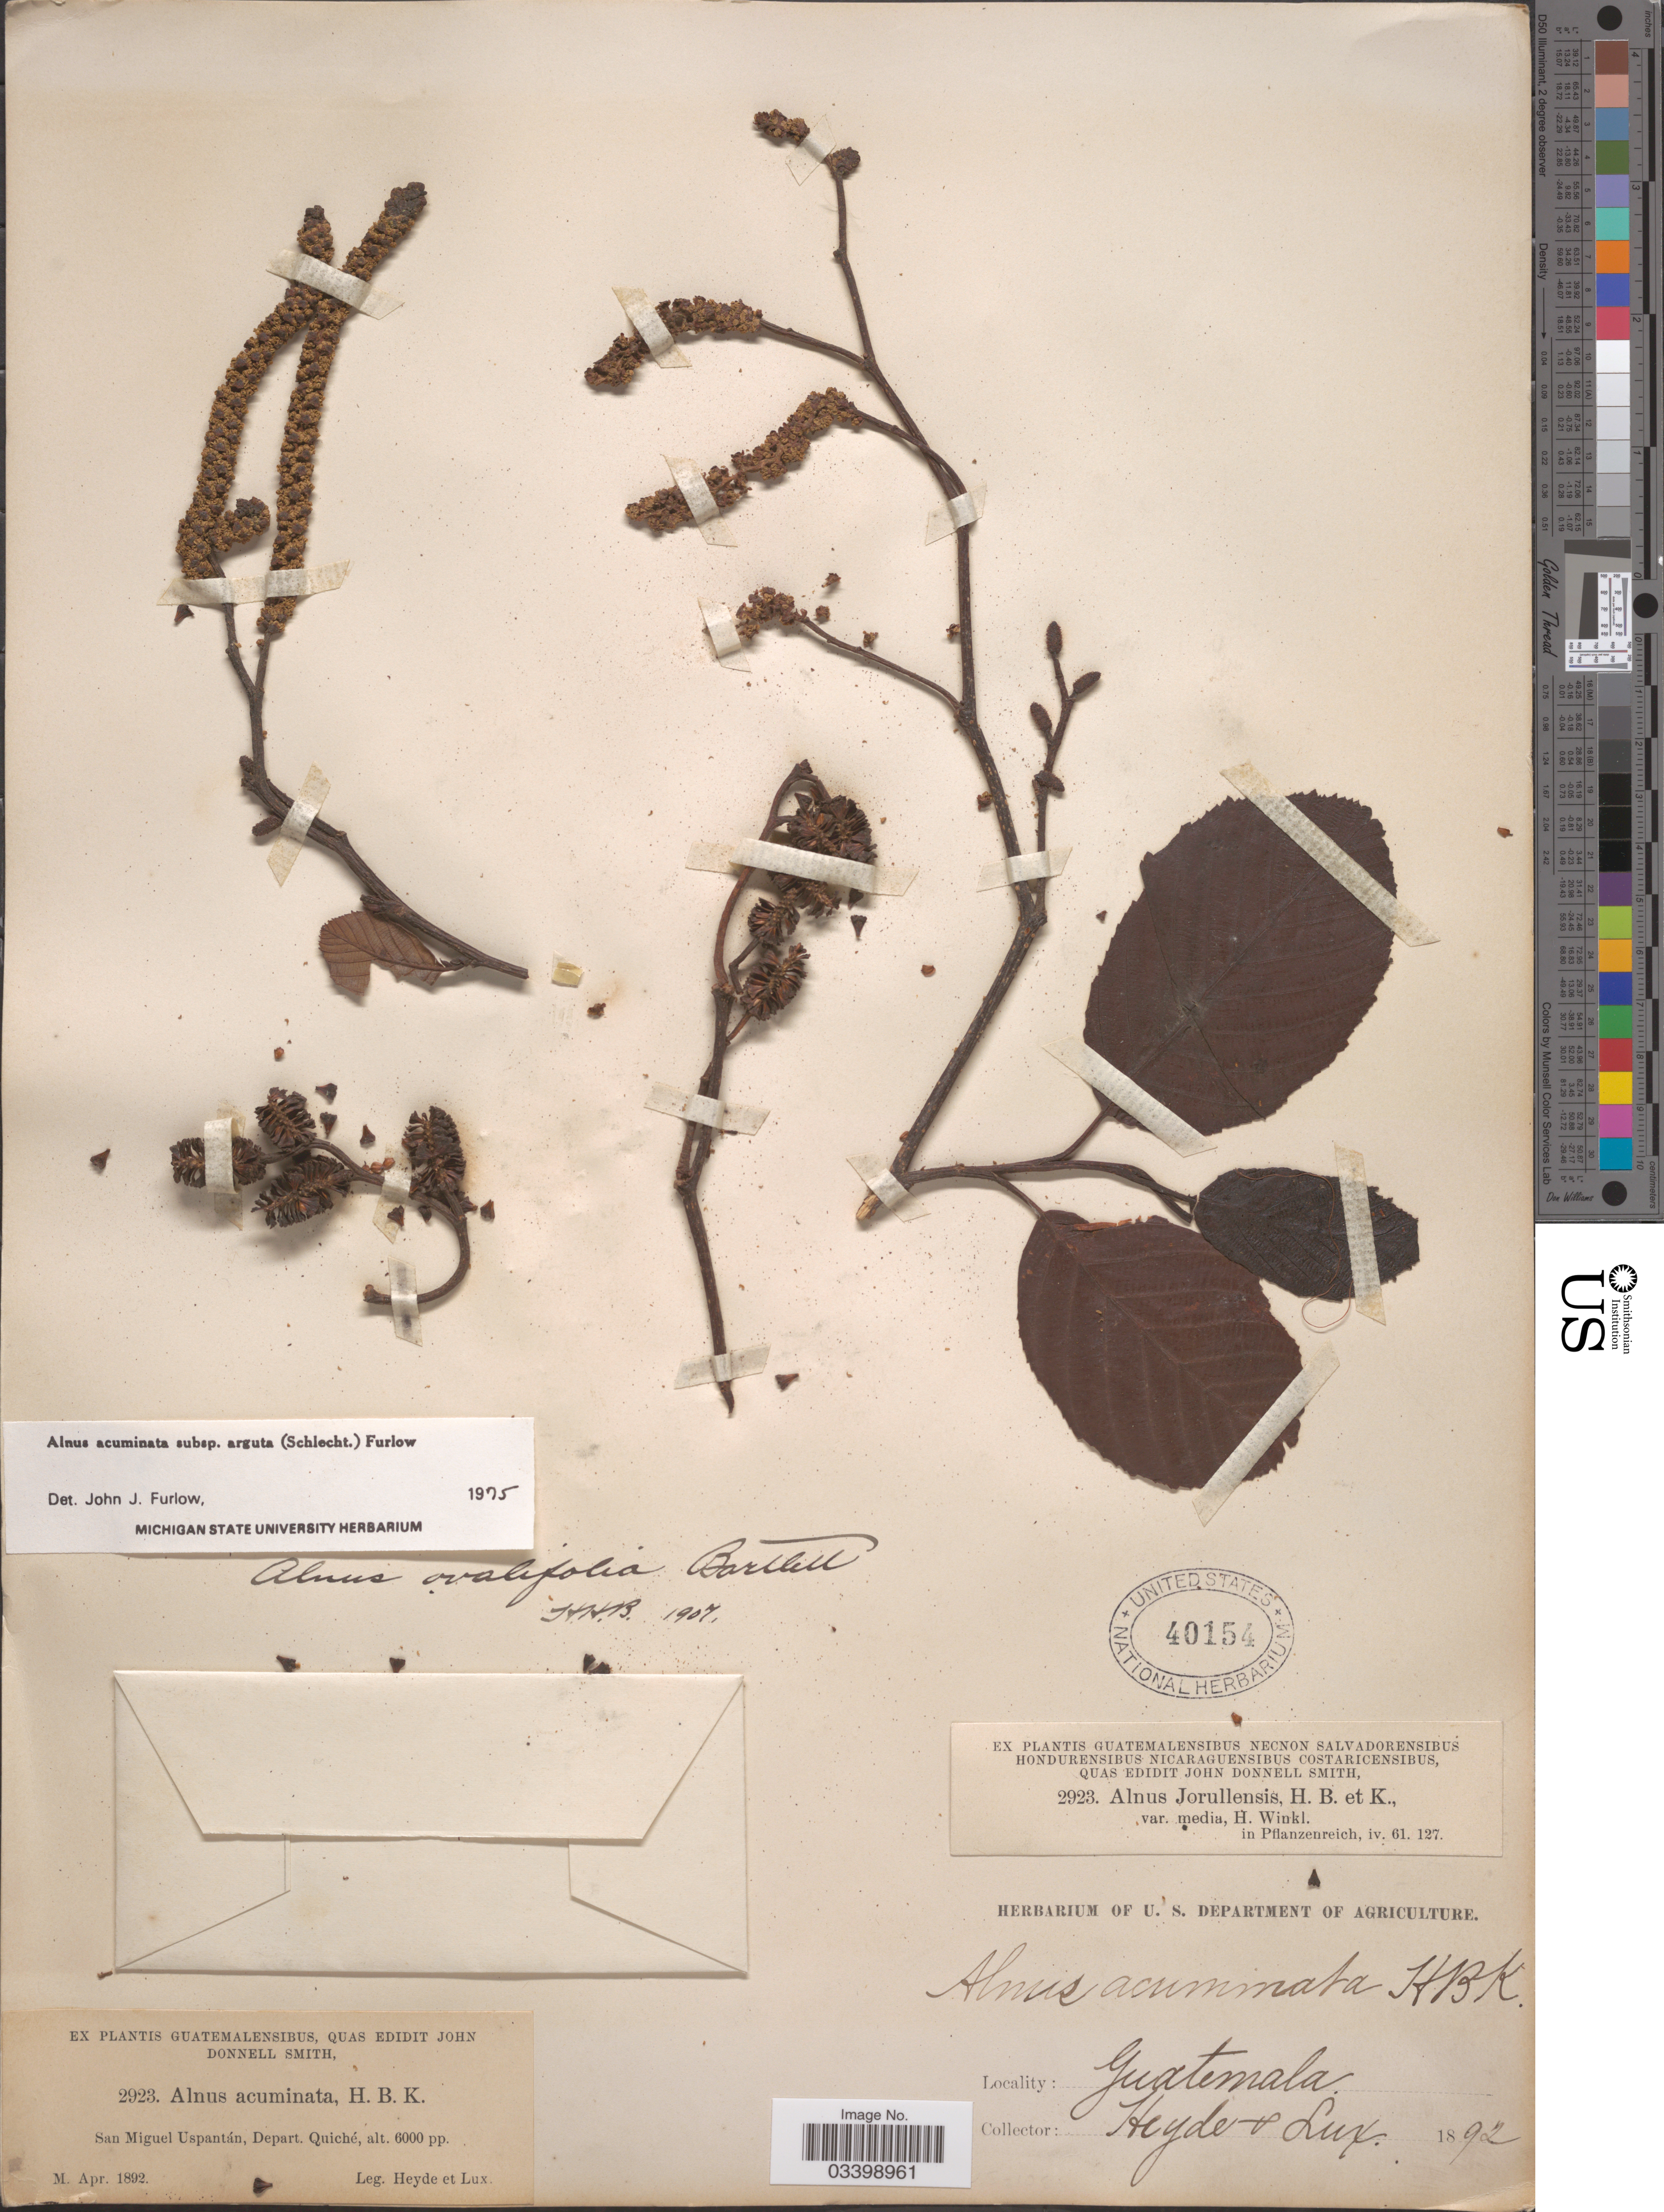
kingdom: Plantae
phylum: Tracheophyta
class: Magnoliopsida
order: Fagales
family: Betulaceae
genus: Alnus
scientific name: Alnus acuminata subsp. arguta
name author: (Schltdl.) Furlow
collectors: Heyde & Lux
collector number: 2923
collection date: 1892-04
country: Guatemala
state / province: El Quiché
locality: San Miguel Uspantán, Depart. Quiché.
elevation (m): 1829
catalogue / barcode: US 40154